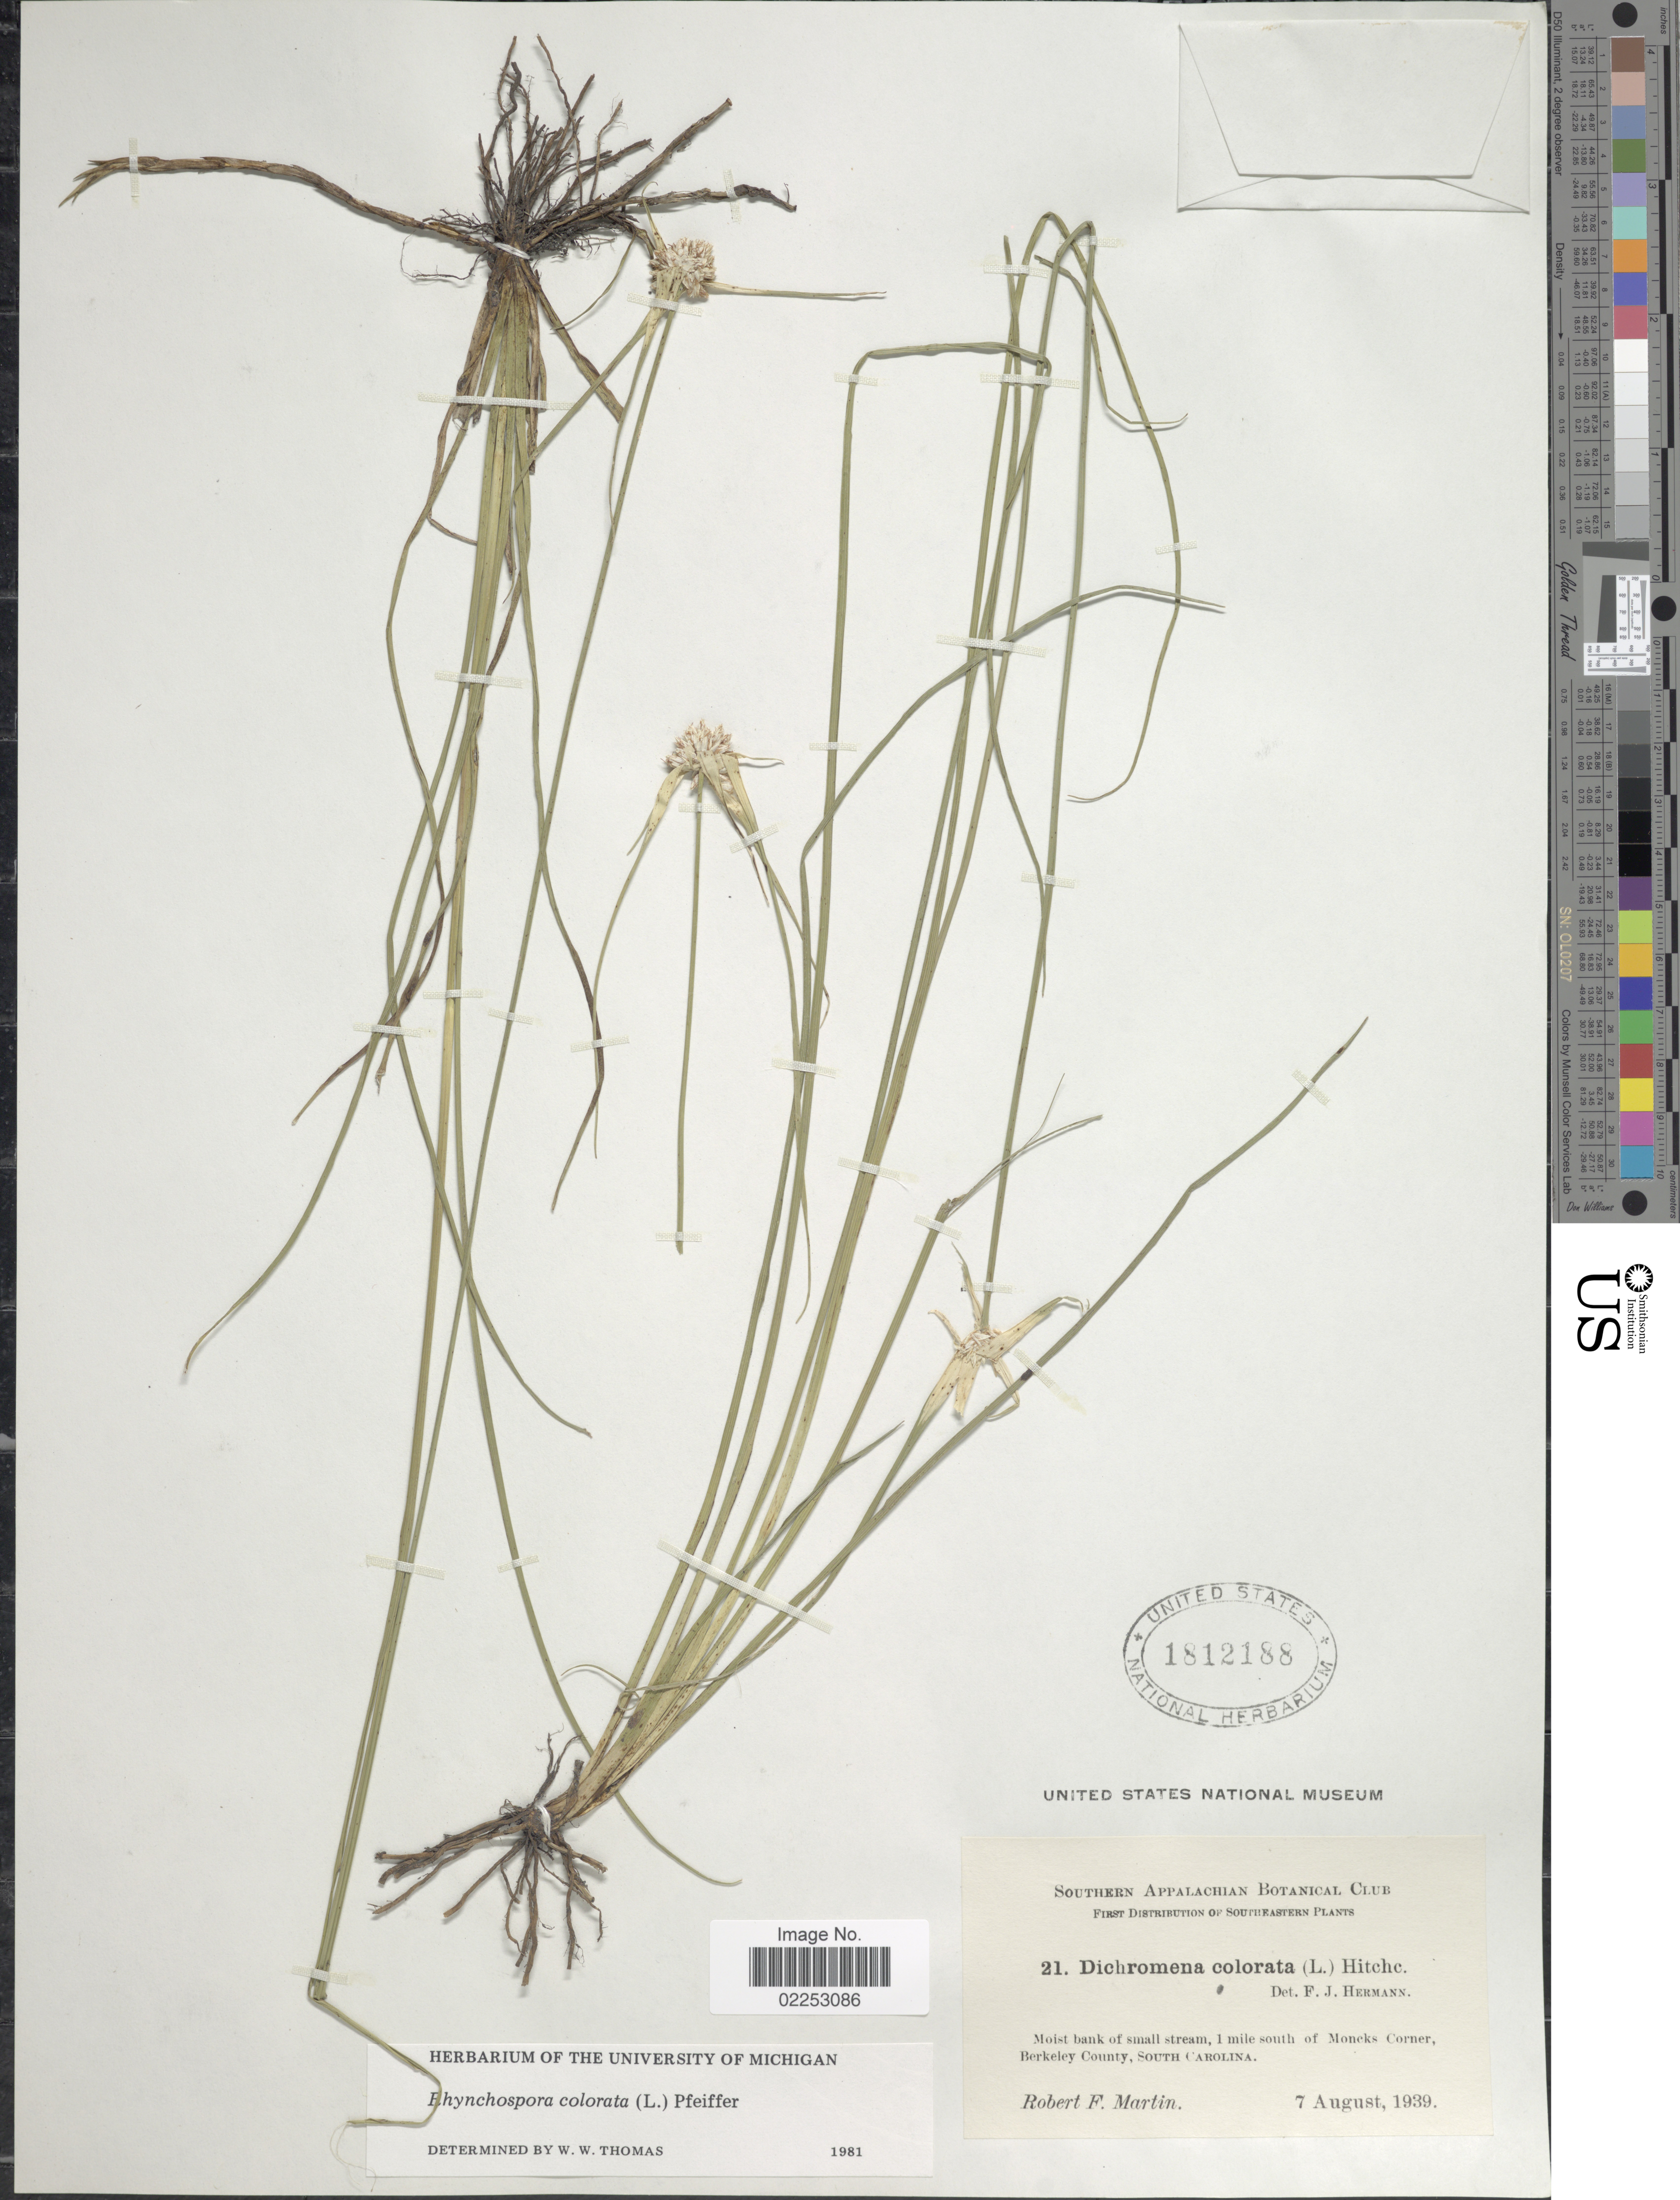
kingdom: Plantae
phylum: Tracheophyta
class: Liliopsida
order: Poales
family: Cyperaceae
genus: Rhynchospora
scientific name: Rhynchospora colorata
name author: (L.) H. Pfeiff.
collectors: R. F. Martin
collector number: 21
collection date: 1939-08-07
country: United States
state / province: South Carolina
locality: Southeastern. 1 miles south of Moncks Corner, Berkeley County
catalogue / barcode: US 1812188